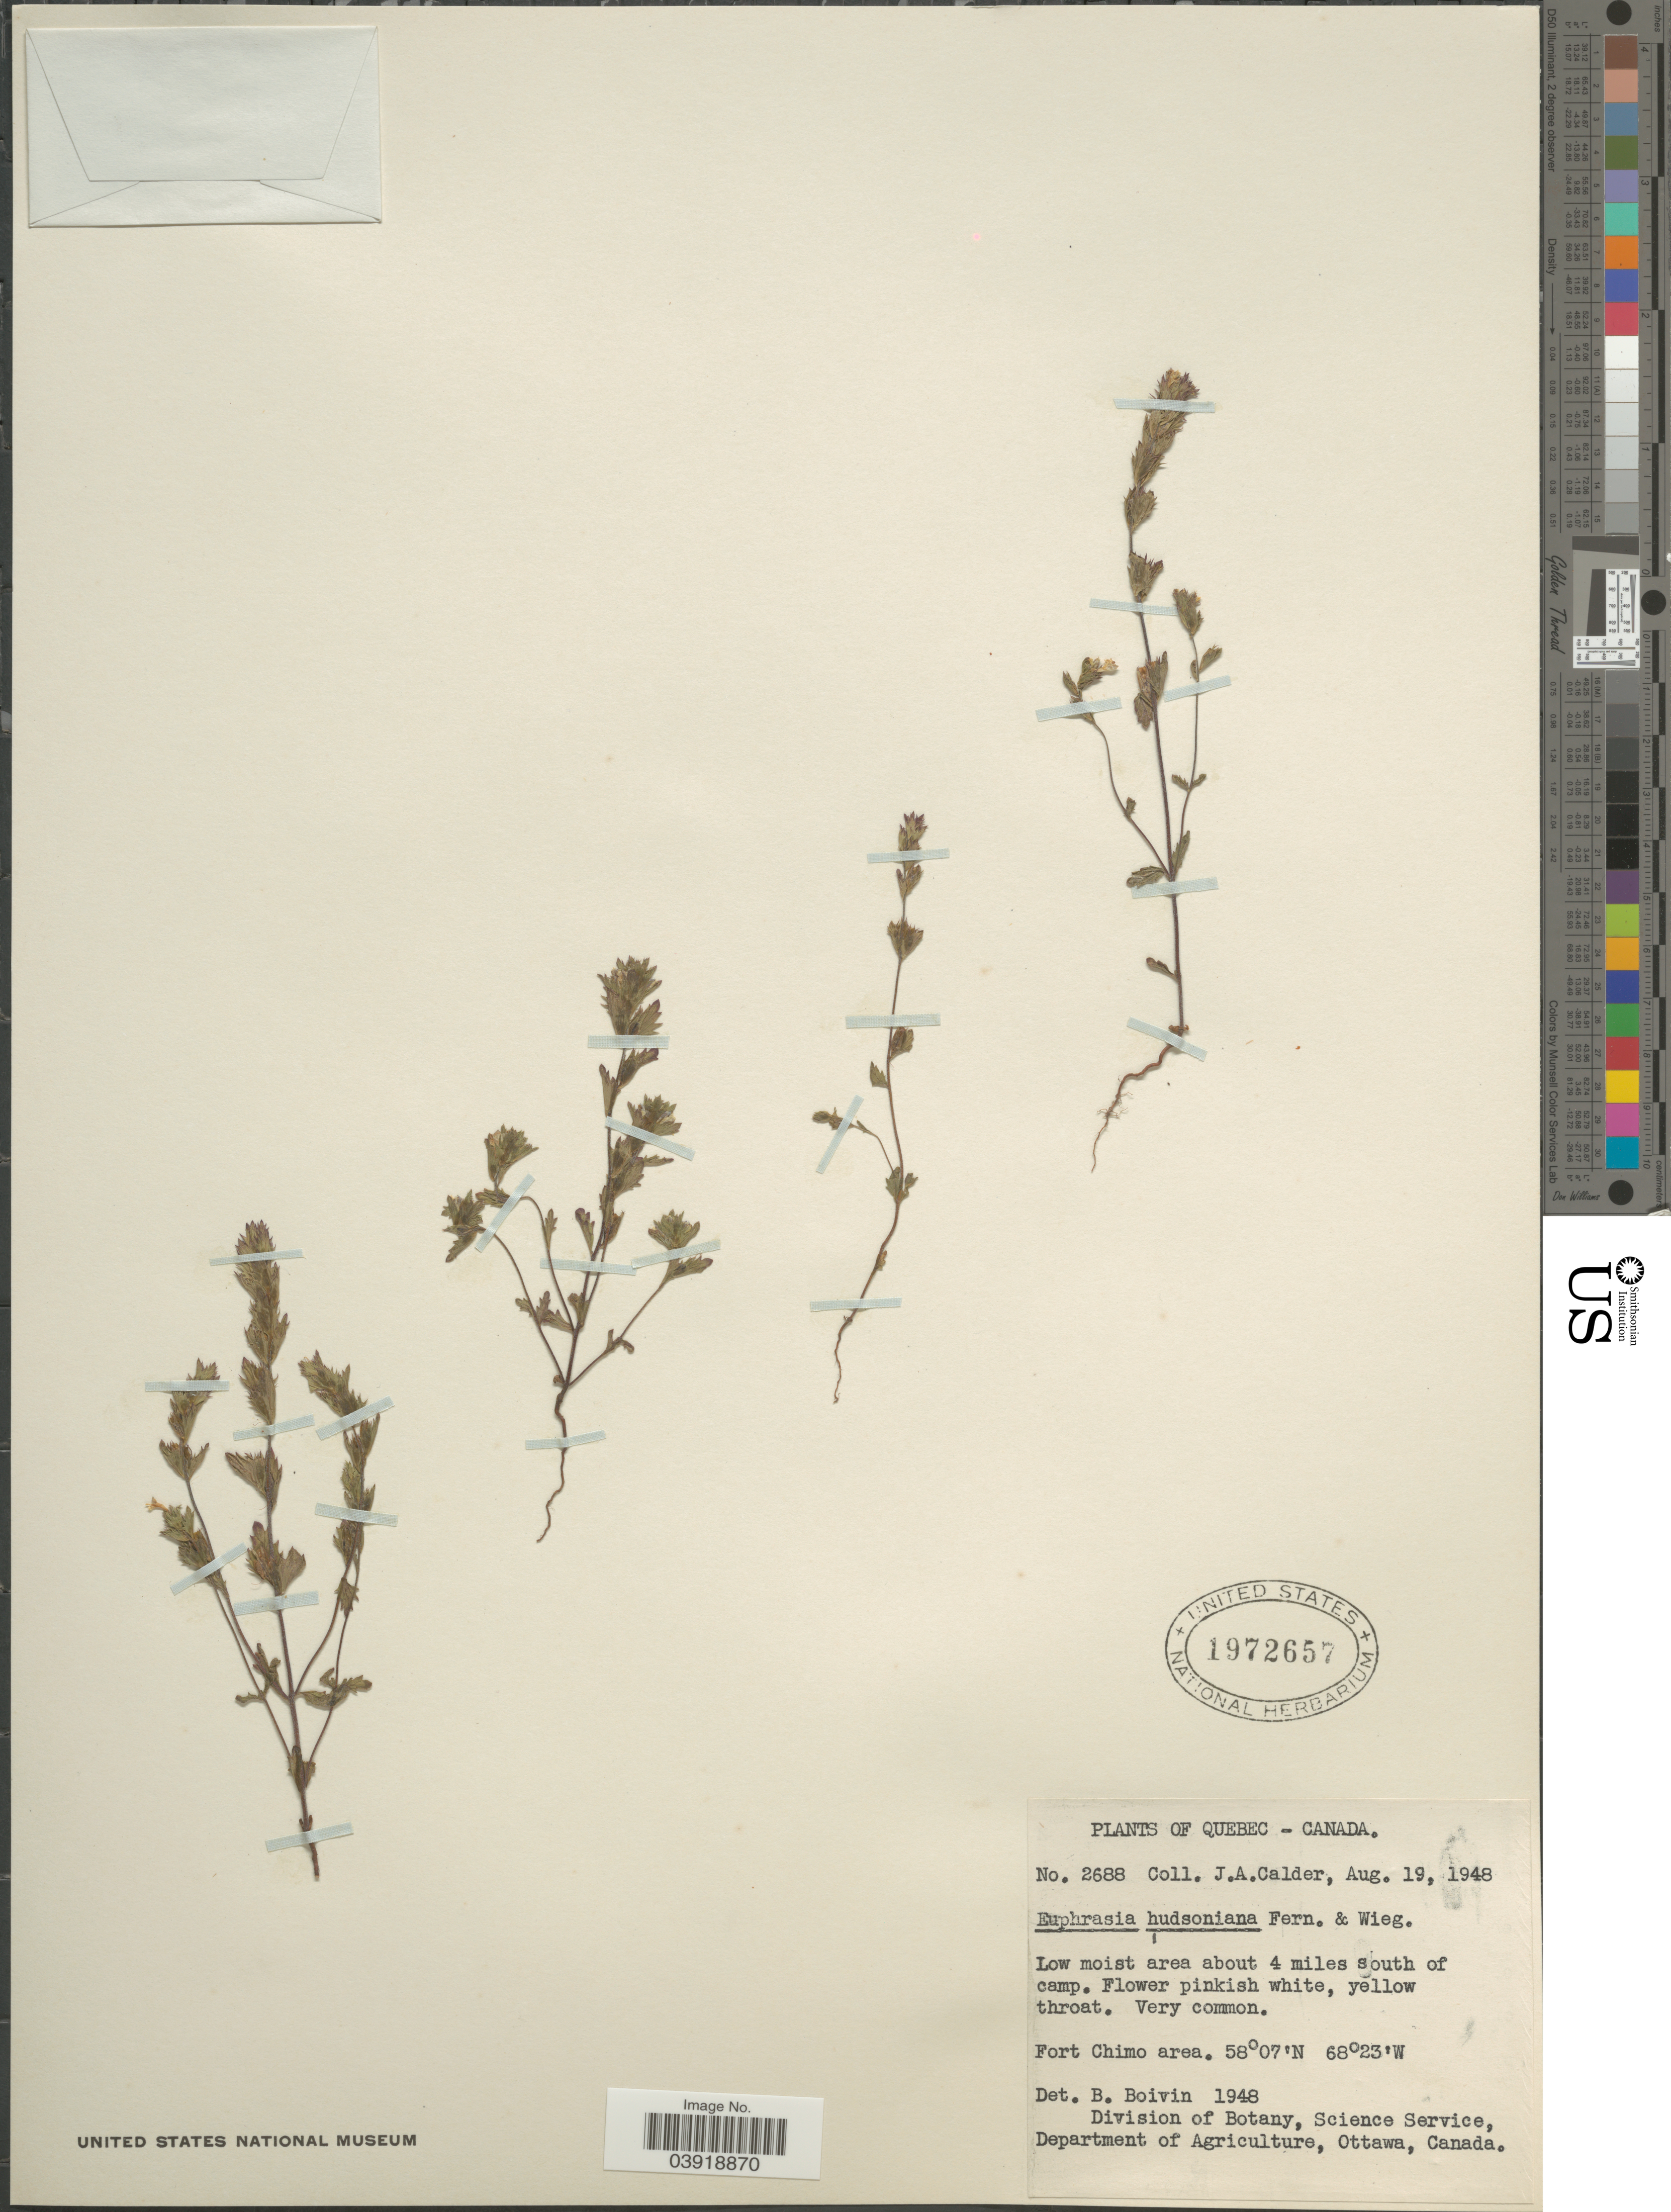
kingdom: Plantae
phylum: Tracheophyta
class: Magnoliopsida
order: Lamiales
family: Orobanchaceae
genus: Euphrasia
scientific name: Euphrasia hudsoniana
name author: Fernald & Wiegand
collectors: J. A. Calder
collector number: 2688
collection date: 1948-08-19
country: Canada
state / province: Quebec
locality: About 4 miles south of camp. Fort Chimo area.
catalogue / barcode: US 1972657